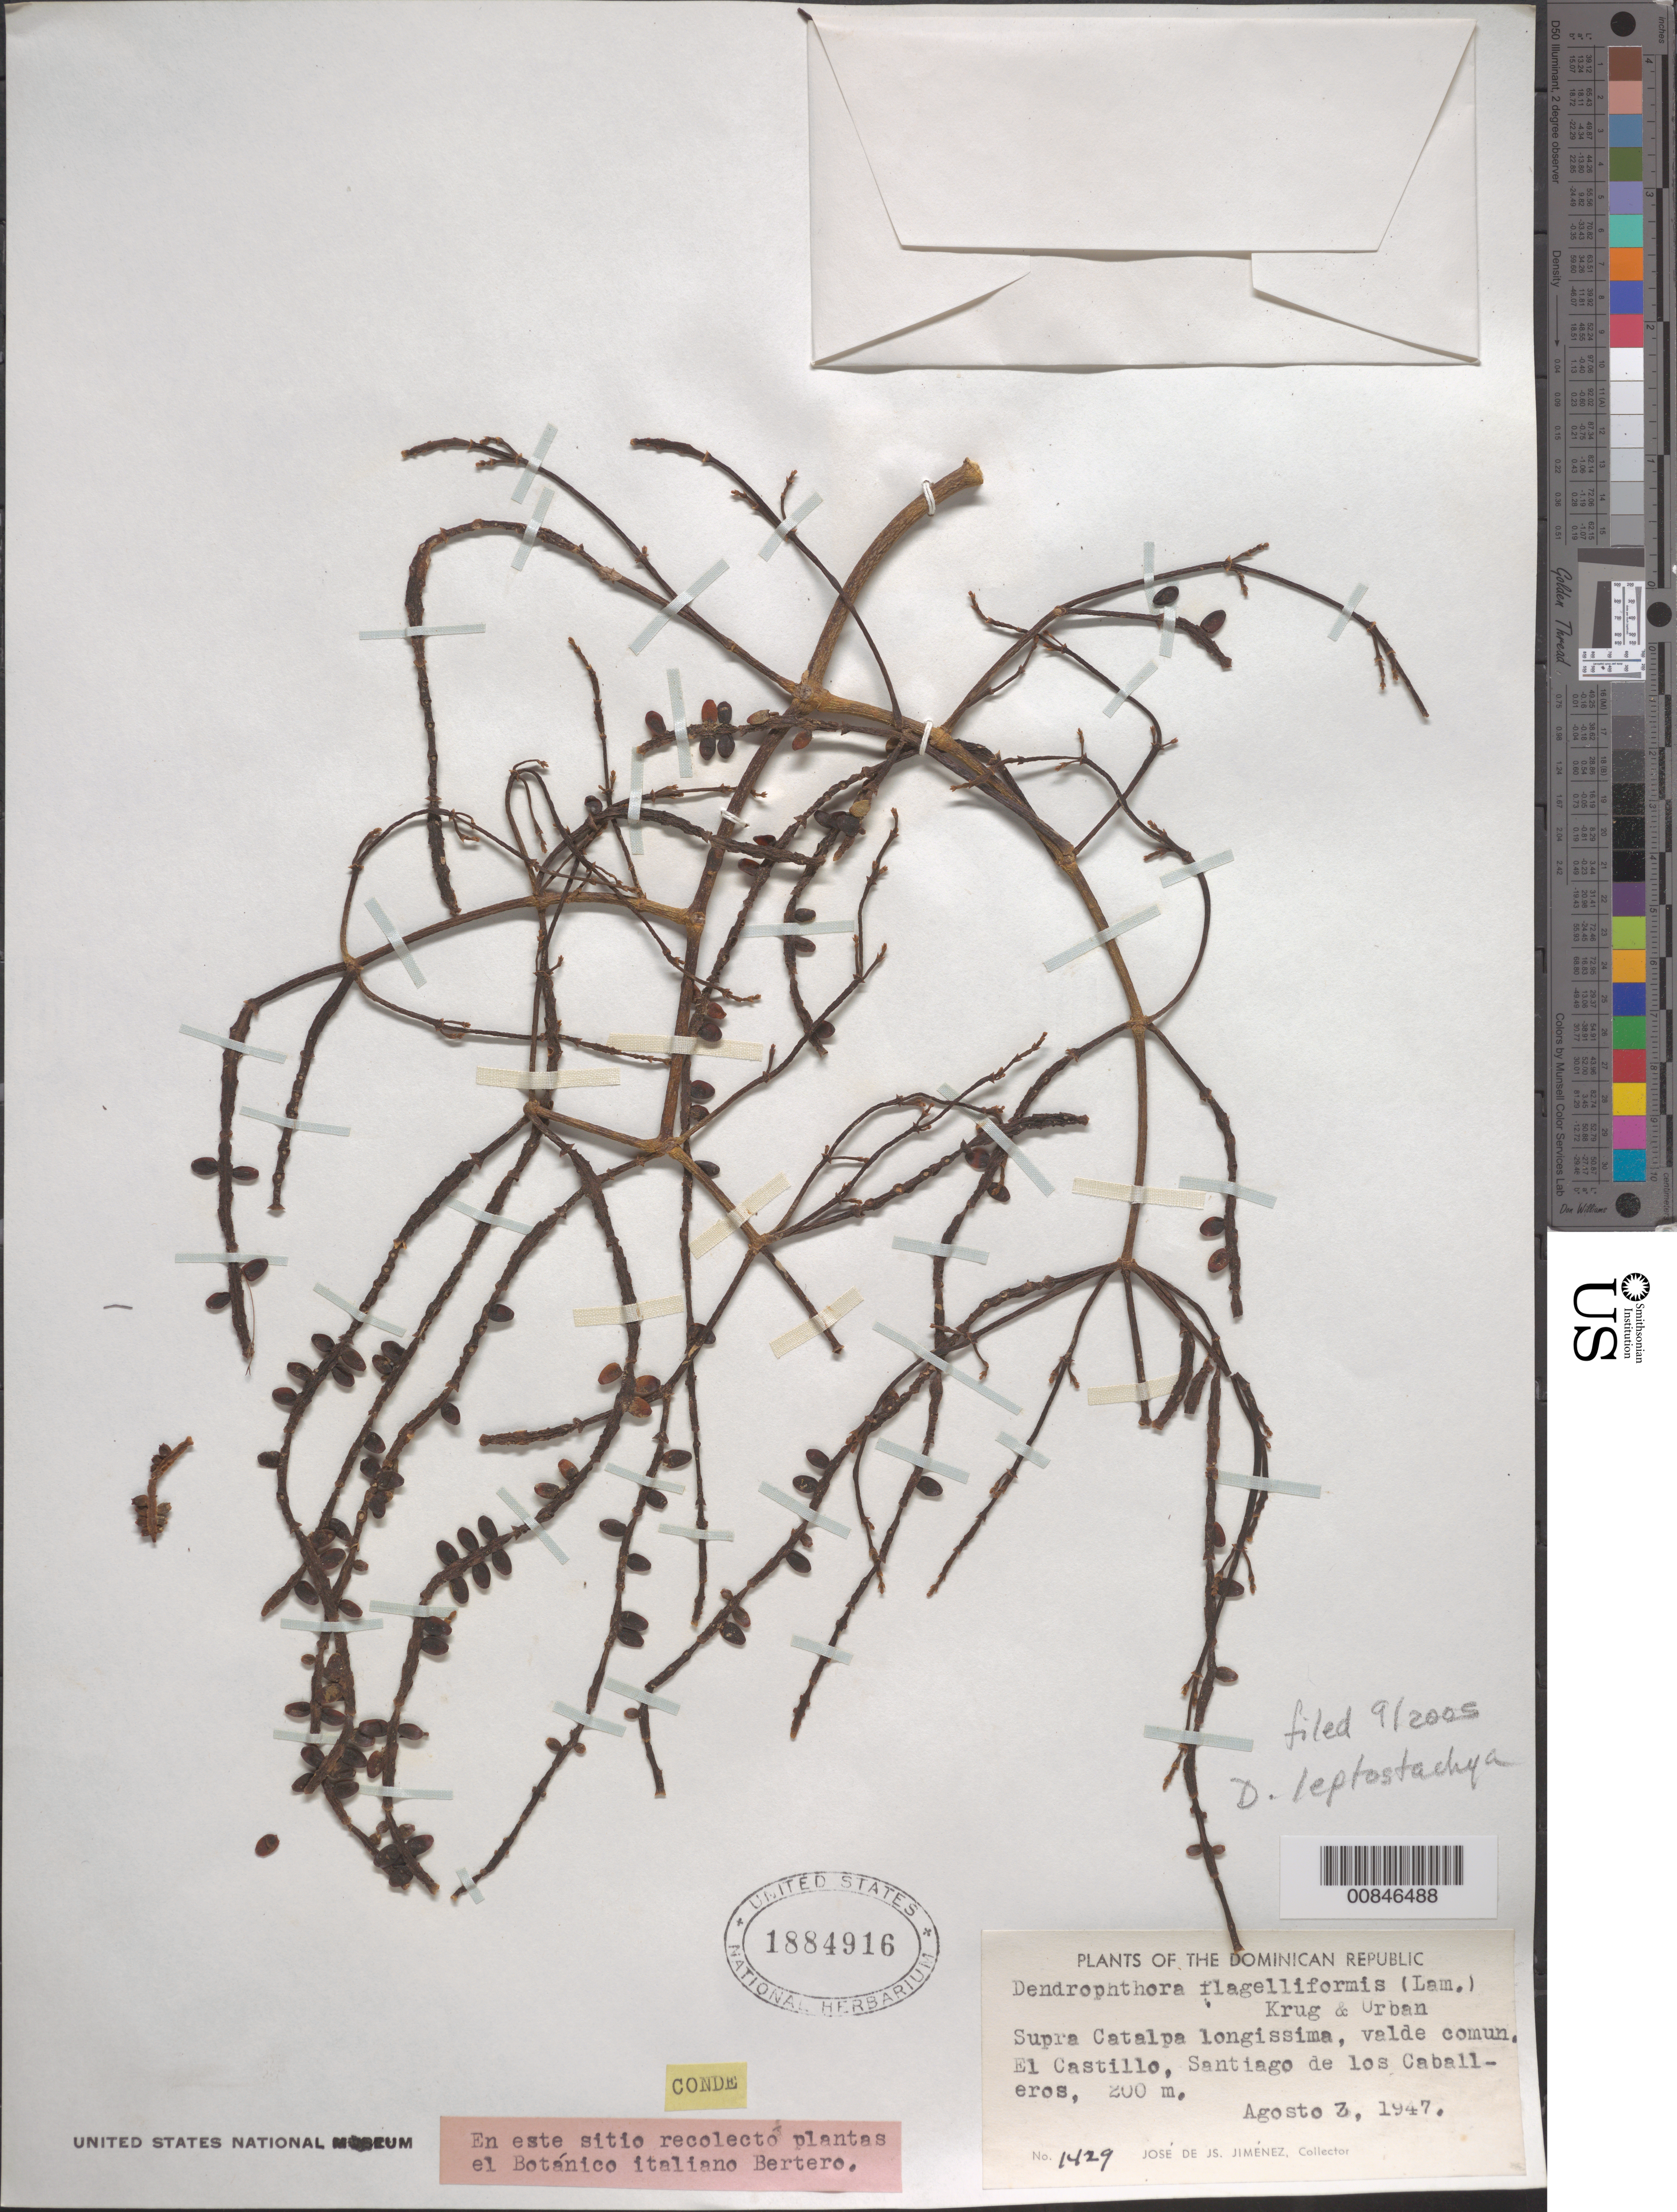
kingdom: Plantae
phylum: Tracheophyta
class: Magnoliopsida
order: Santalales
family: Viscaceae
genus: Dendrophthora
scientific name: Dendrophthora flagelliformis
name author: (Lam.) Krug & Urb.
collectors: J. J. Jiménez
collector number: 1429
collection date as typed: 03 Aug 1947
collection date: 1947-08-03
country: Dominican Republic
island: Hispaniola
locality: El Castillo, Santiago de los Caballeros.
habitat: Supra Catalpa longissima.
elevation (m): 200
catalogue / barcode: US 1884916